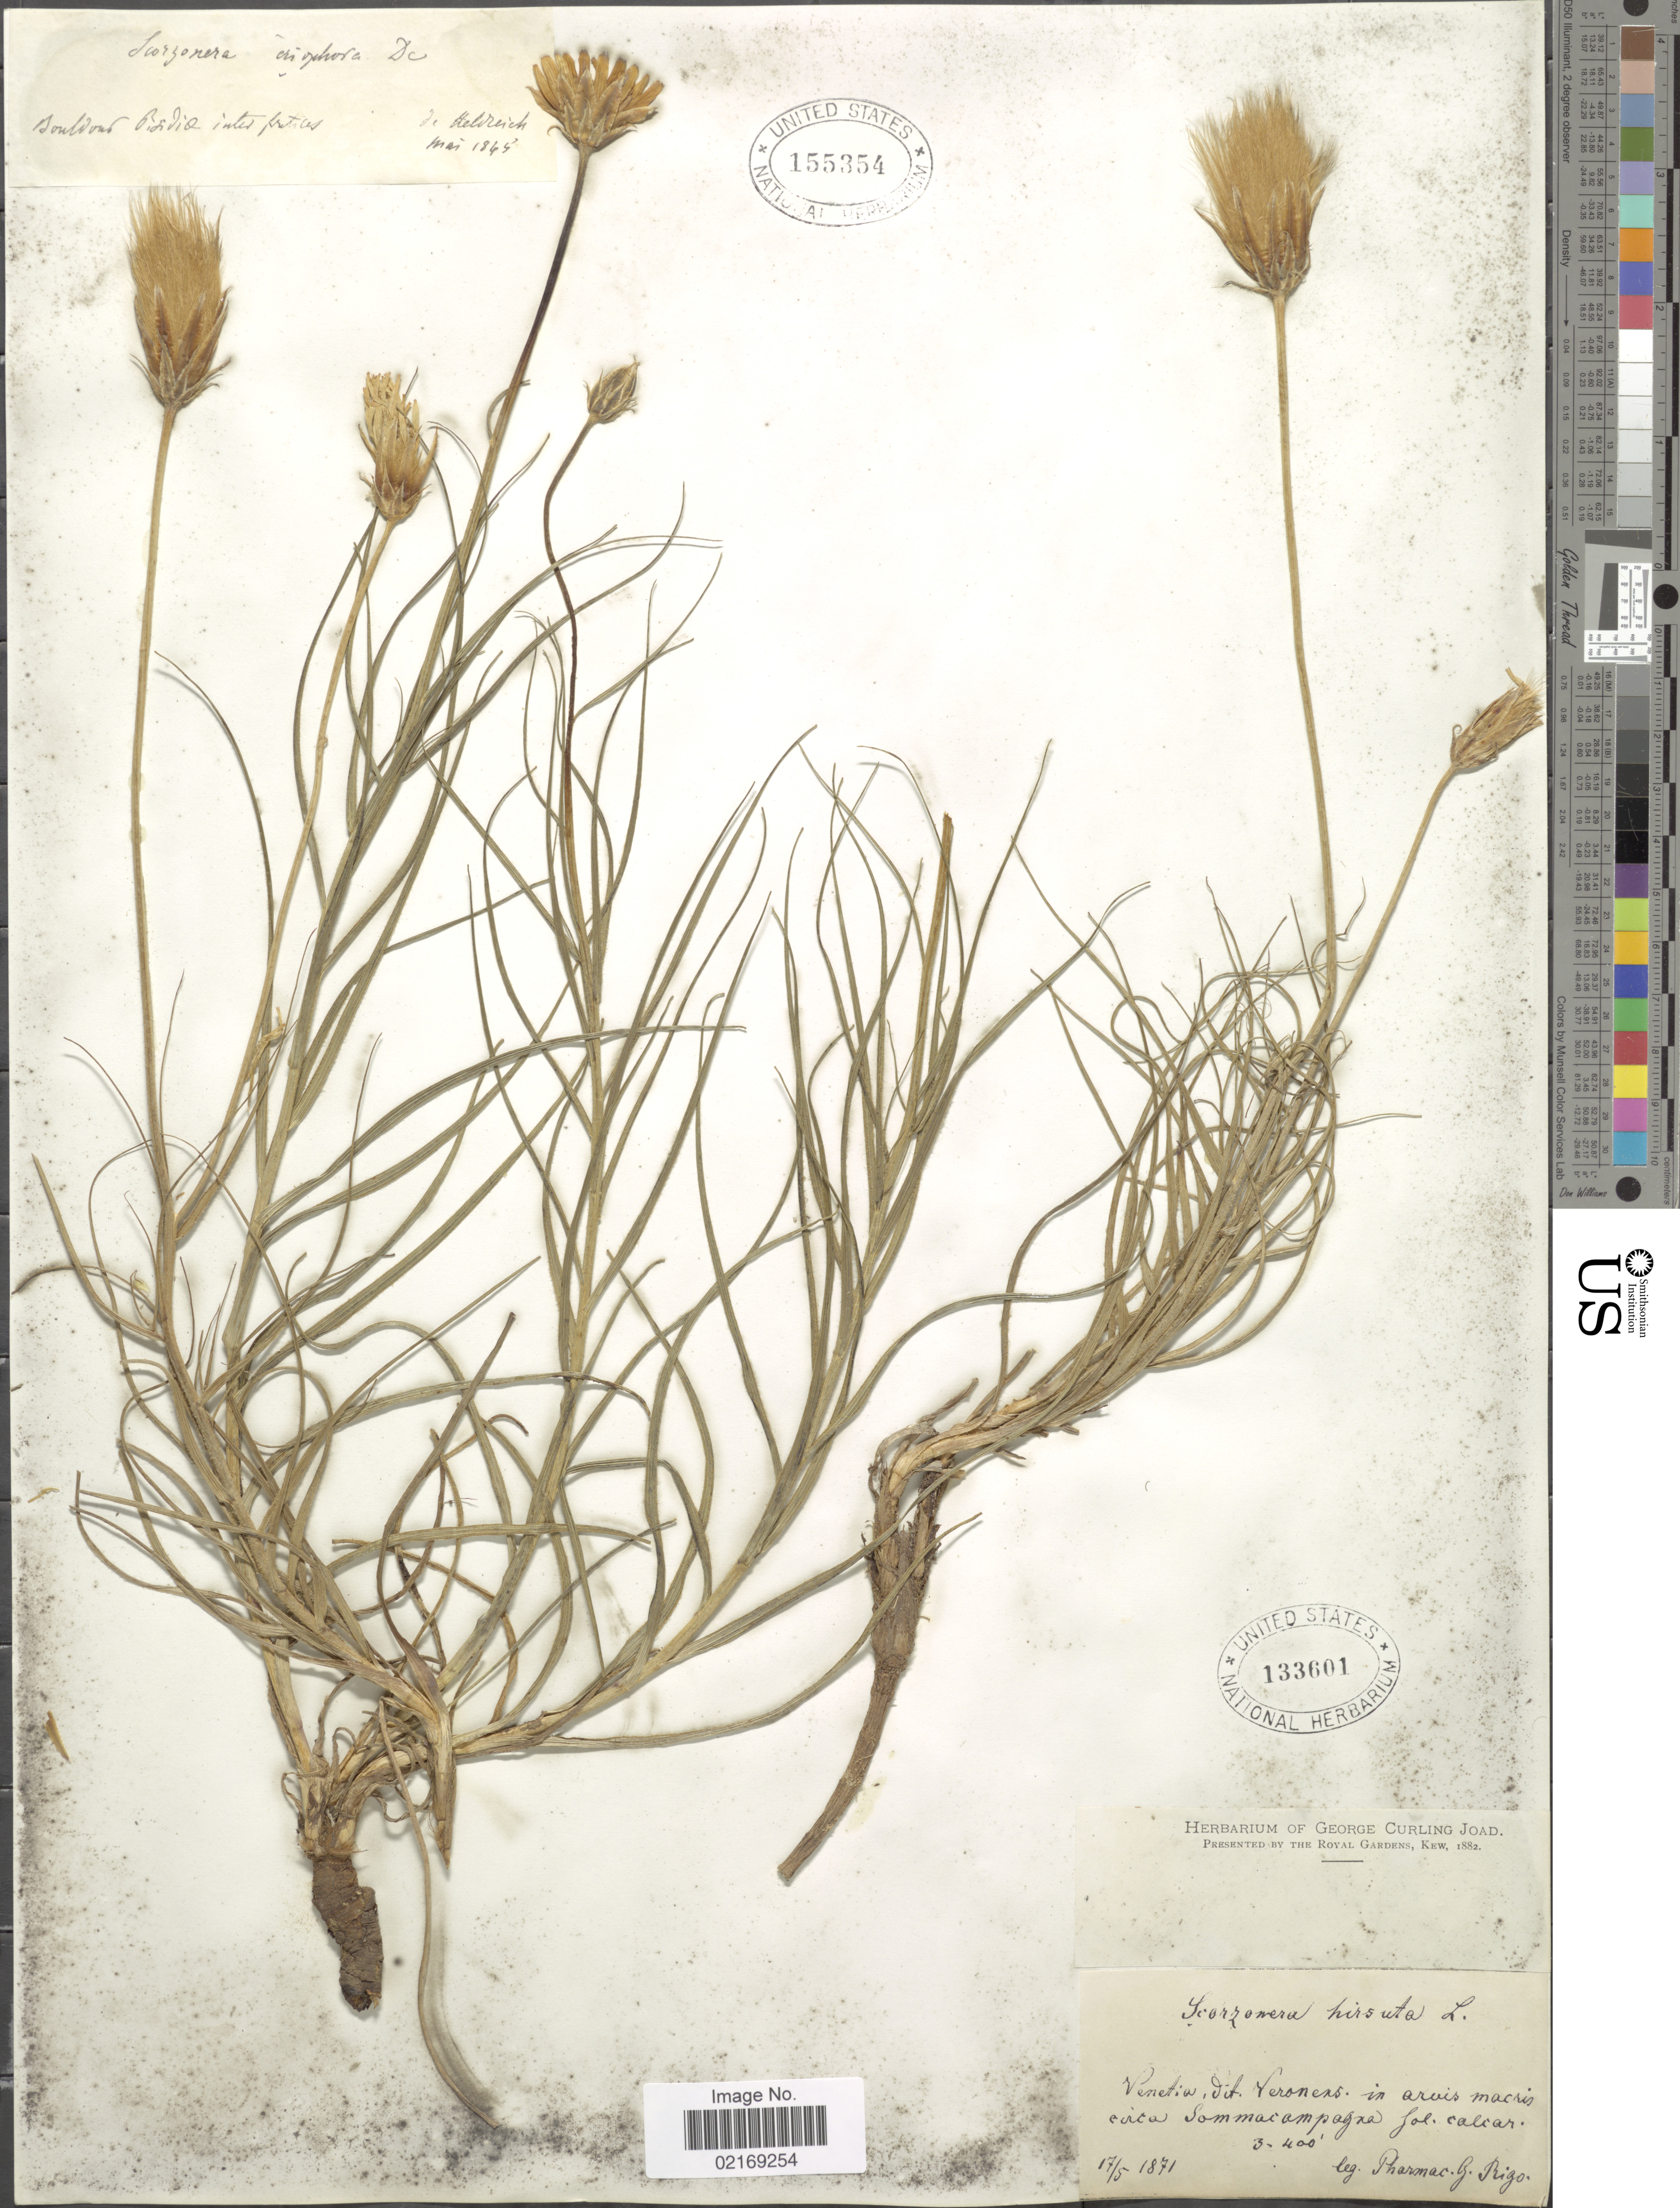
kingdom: Plantae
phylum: Tracheophyta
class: Magnoliopsida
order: Asterales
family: Asteraceae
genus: Lasiospora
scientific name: Lasiospora hirsuta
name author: (Gouan) Cass.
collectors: G. Rigo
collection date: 1871-05-17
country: Italy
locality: Venetia, dit. Vernocas, in arvis macris cica Sommacampagne fol. calcar. [interpreted]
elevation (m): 91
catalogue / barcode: US 133601